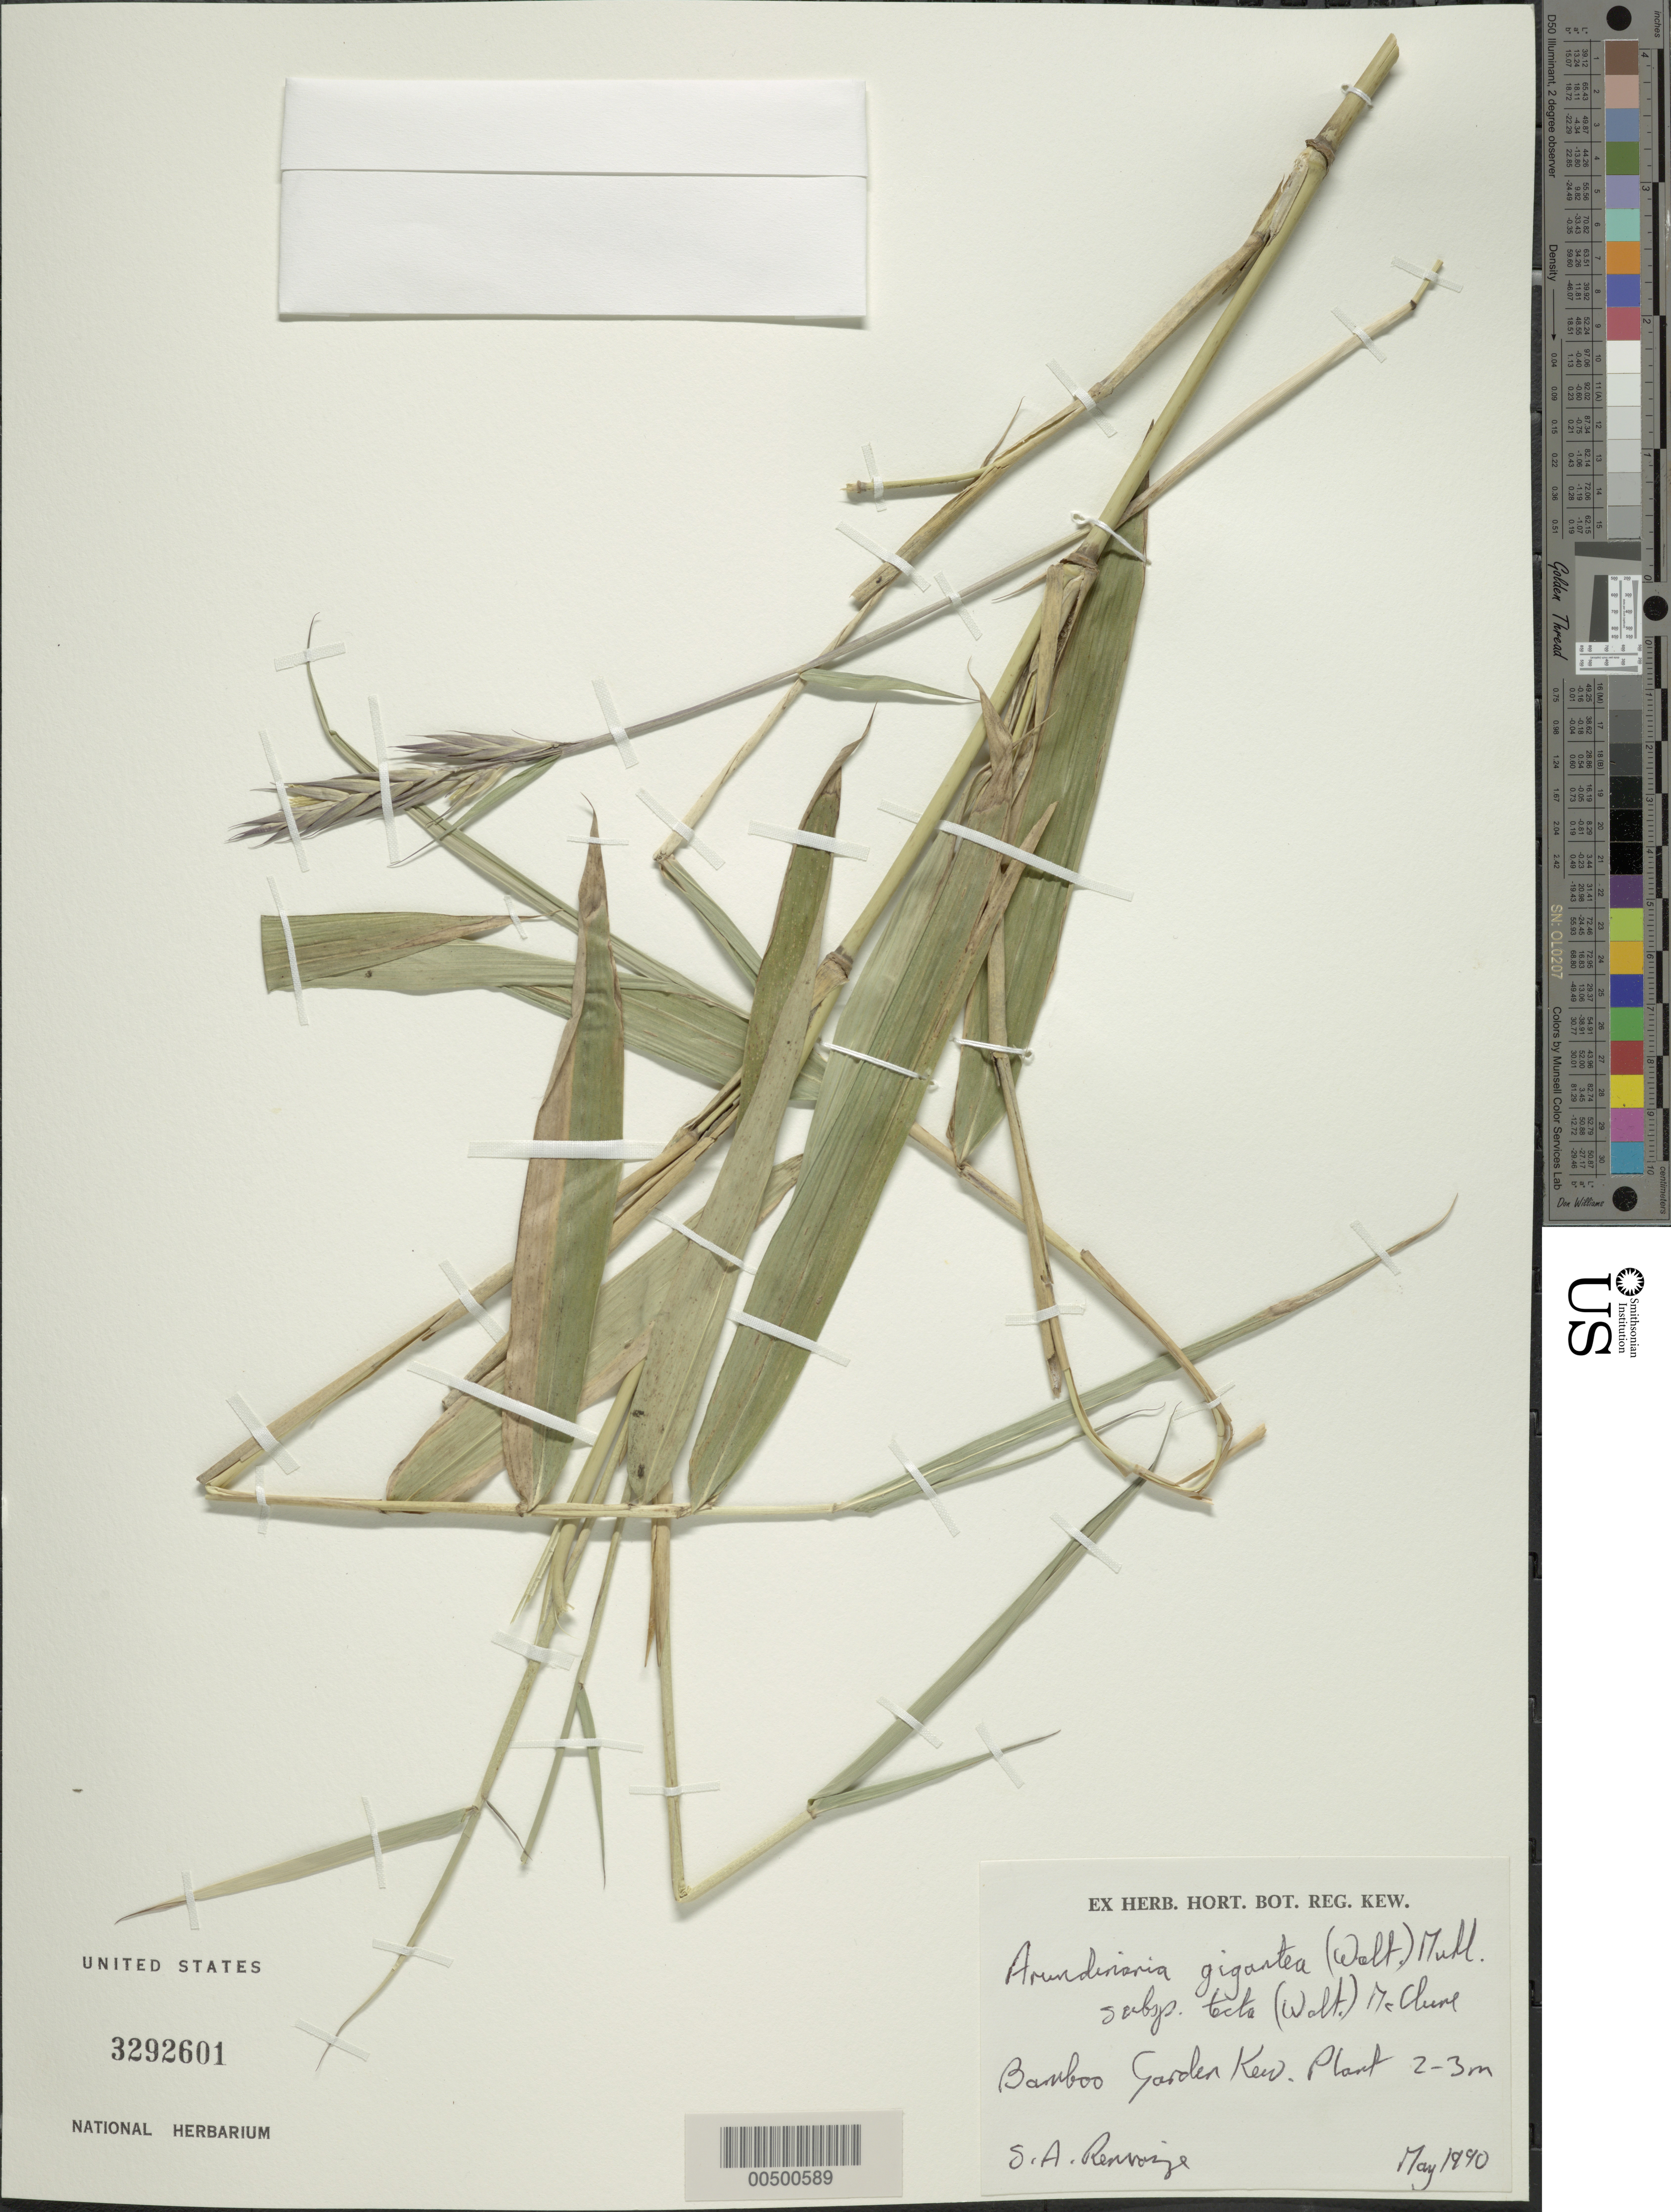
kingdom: Plantae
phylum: Tracheophyta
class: Liliopsida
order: Poales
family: Poaceae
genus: Arundinaria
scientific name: Arundinaria gigantea subsp. tecta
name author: (Walter) McClure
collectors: S. A. Renvoize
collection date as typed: May 1990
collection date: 1990-05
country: United Kingdom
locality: Bamboo garden, kew.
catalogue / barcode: US 3292601